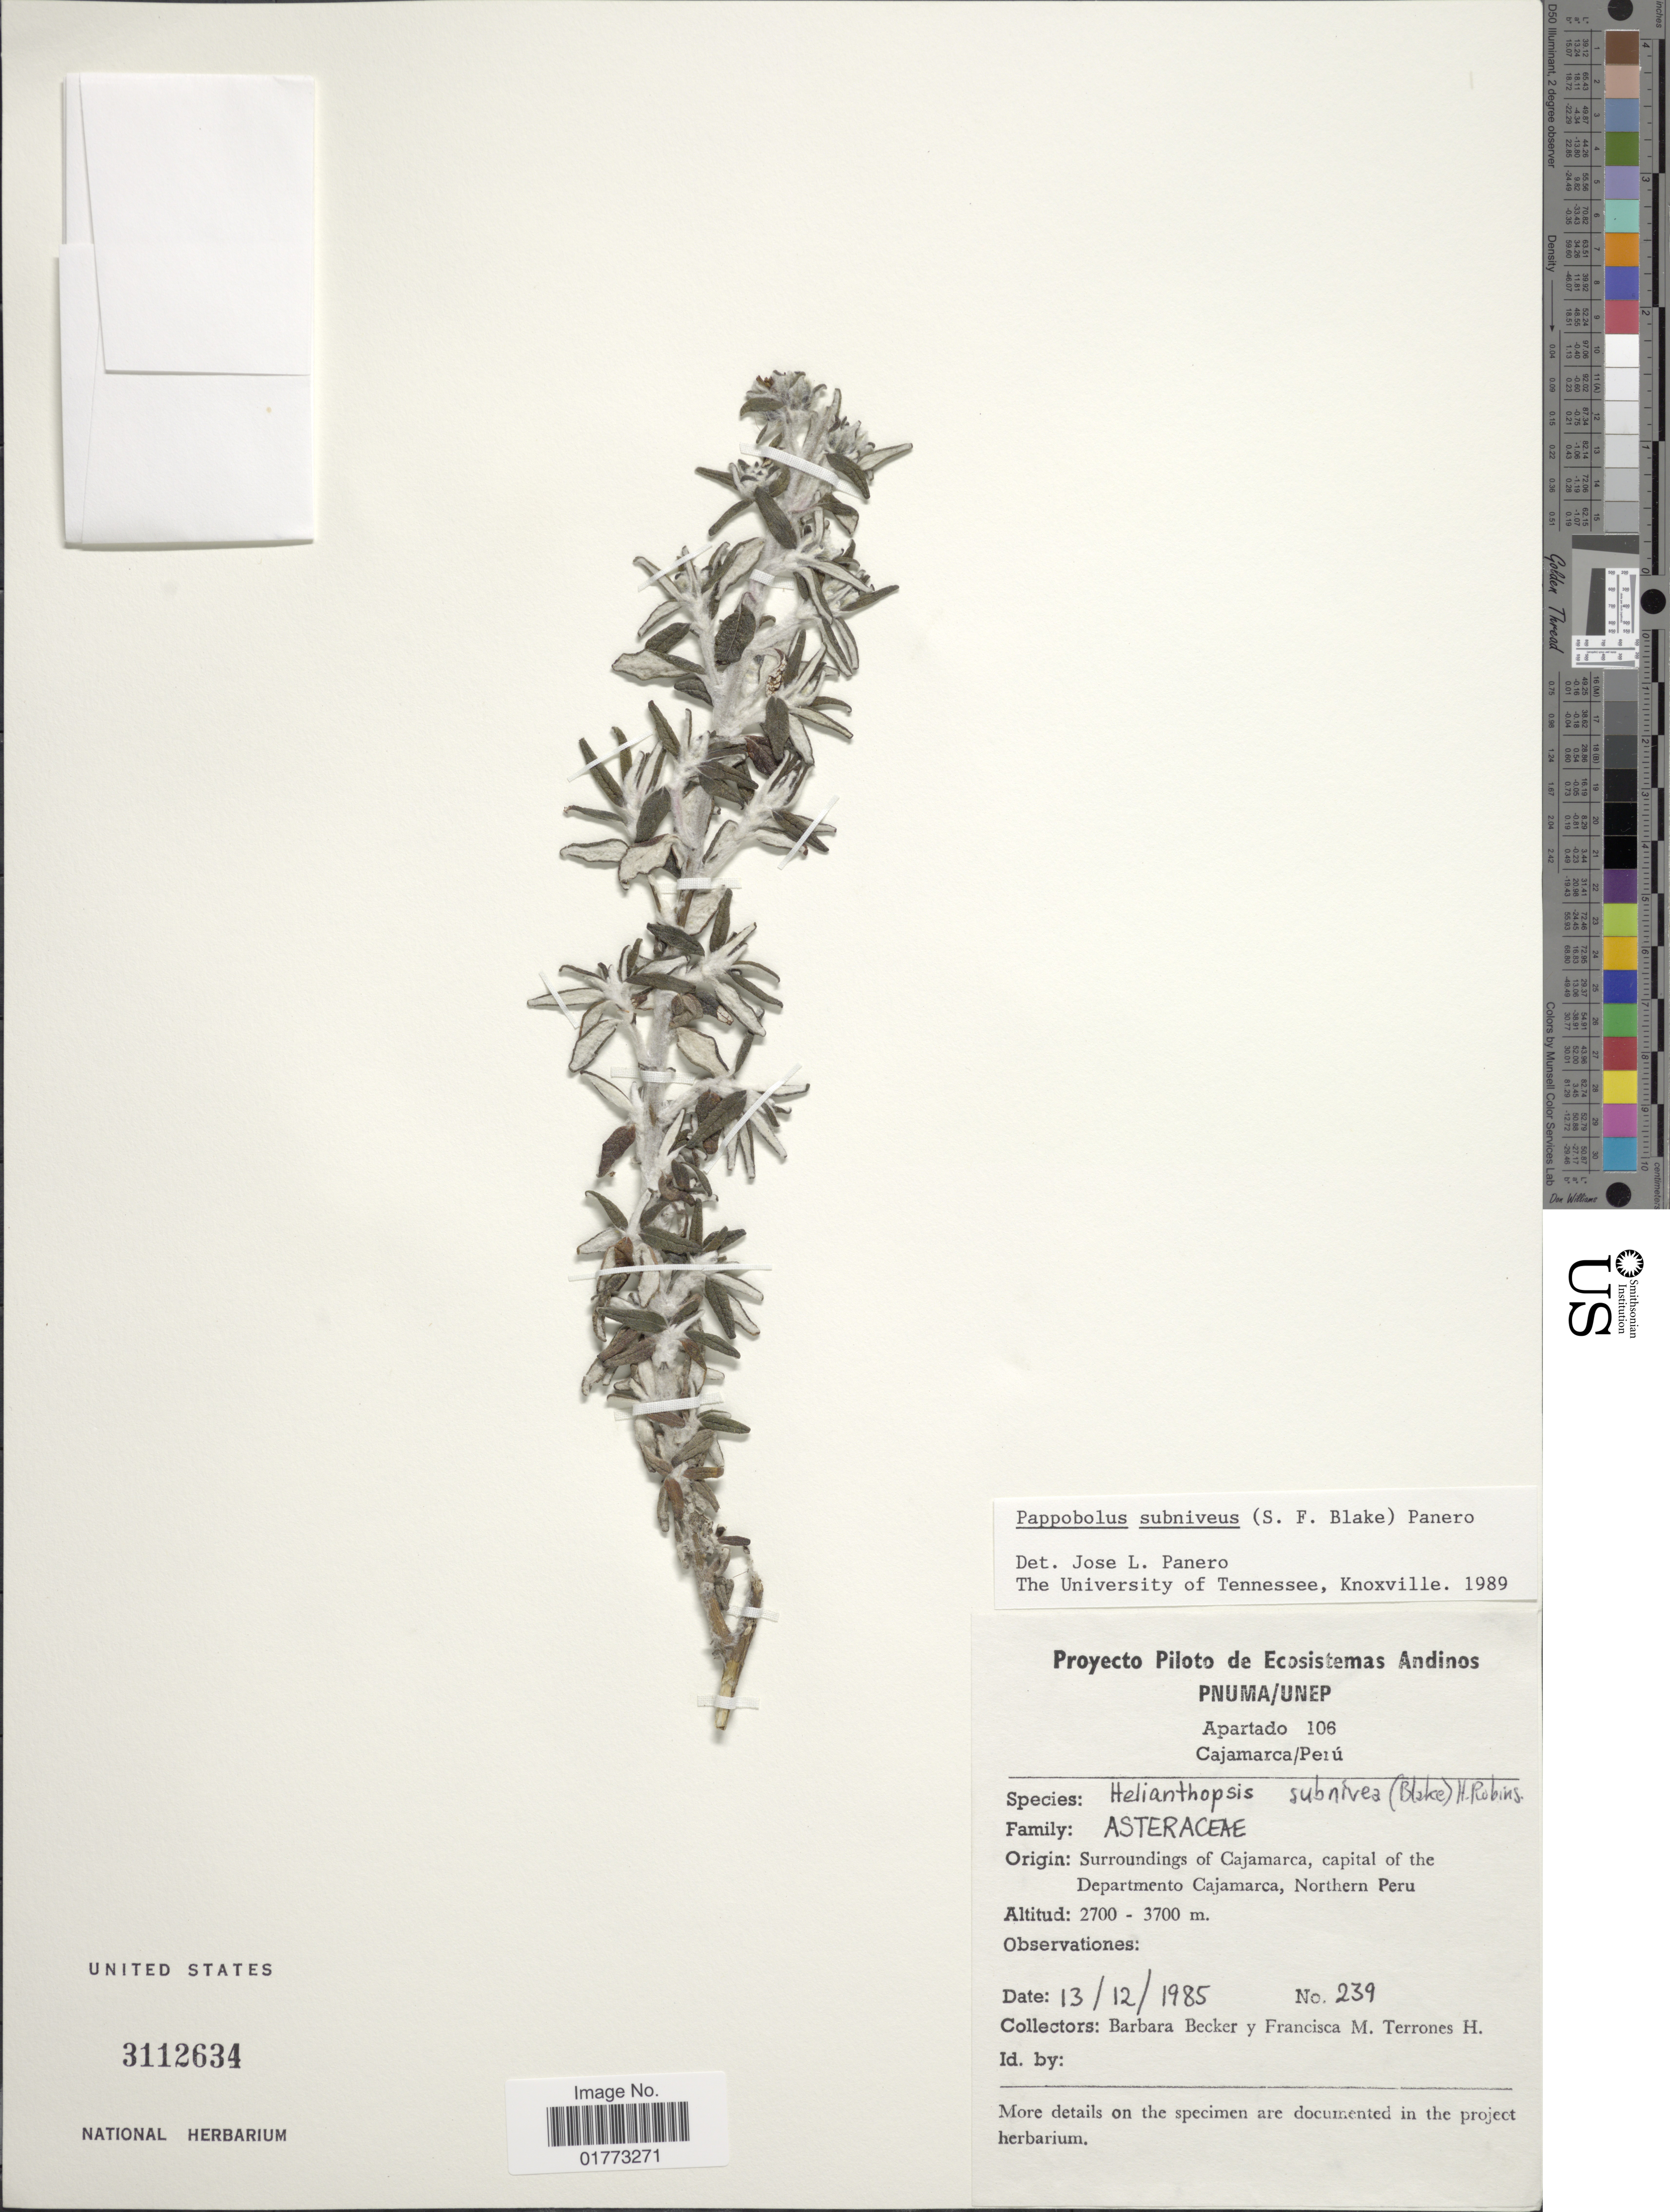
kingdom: Plantae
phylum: Tracheophyta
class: Magnoliopsida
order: Asterales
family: Asteraceae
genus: Pappobolus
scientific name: Pappobolus subniveus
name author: (S.F. Blake) Panero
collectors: B. Becker & F. Terrones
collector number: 239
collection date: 1985-12-13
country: Peru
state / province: Cajamarca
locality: Surroundings of Cajamarca, capital of the Departamento Cajamarca, Northern Peru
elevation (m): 2700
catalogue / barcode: US 3112634